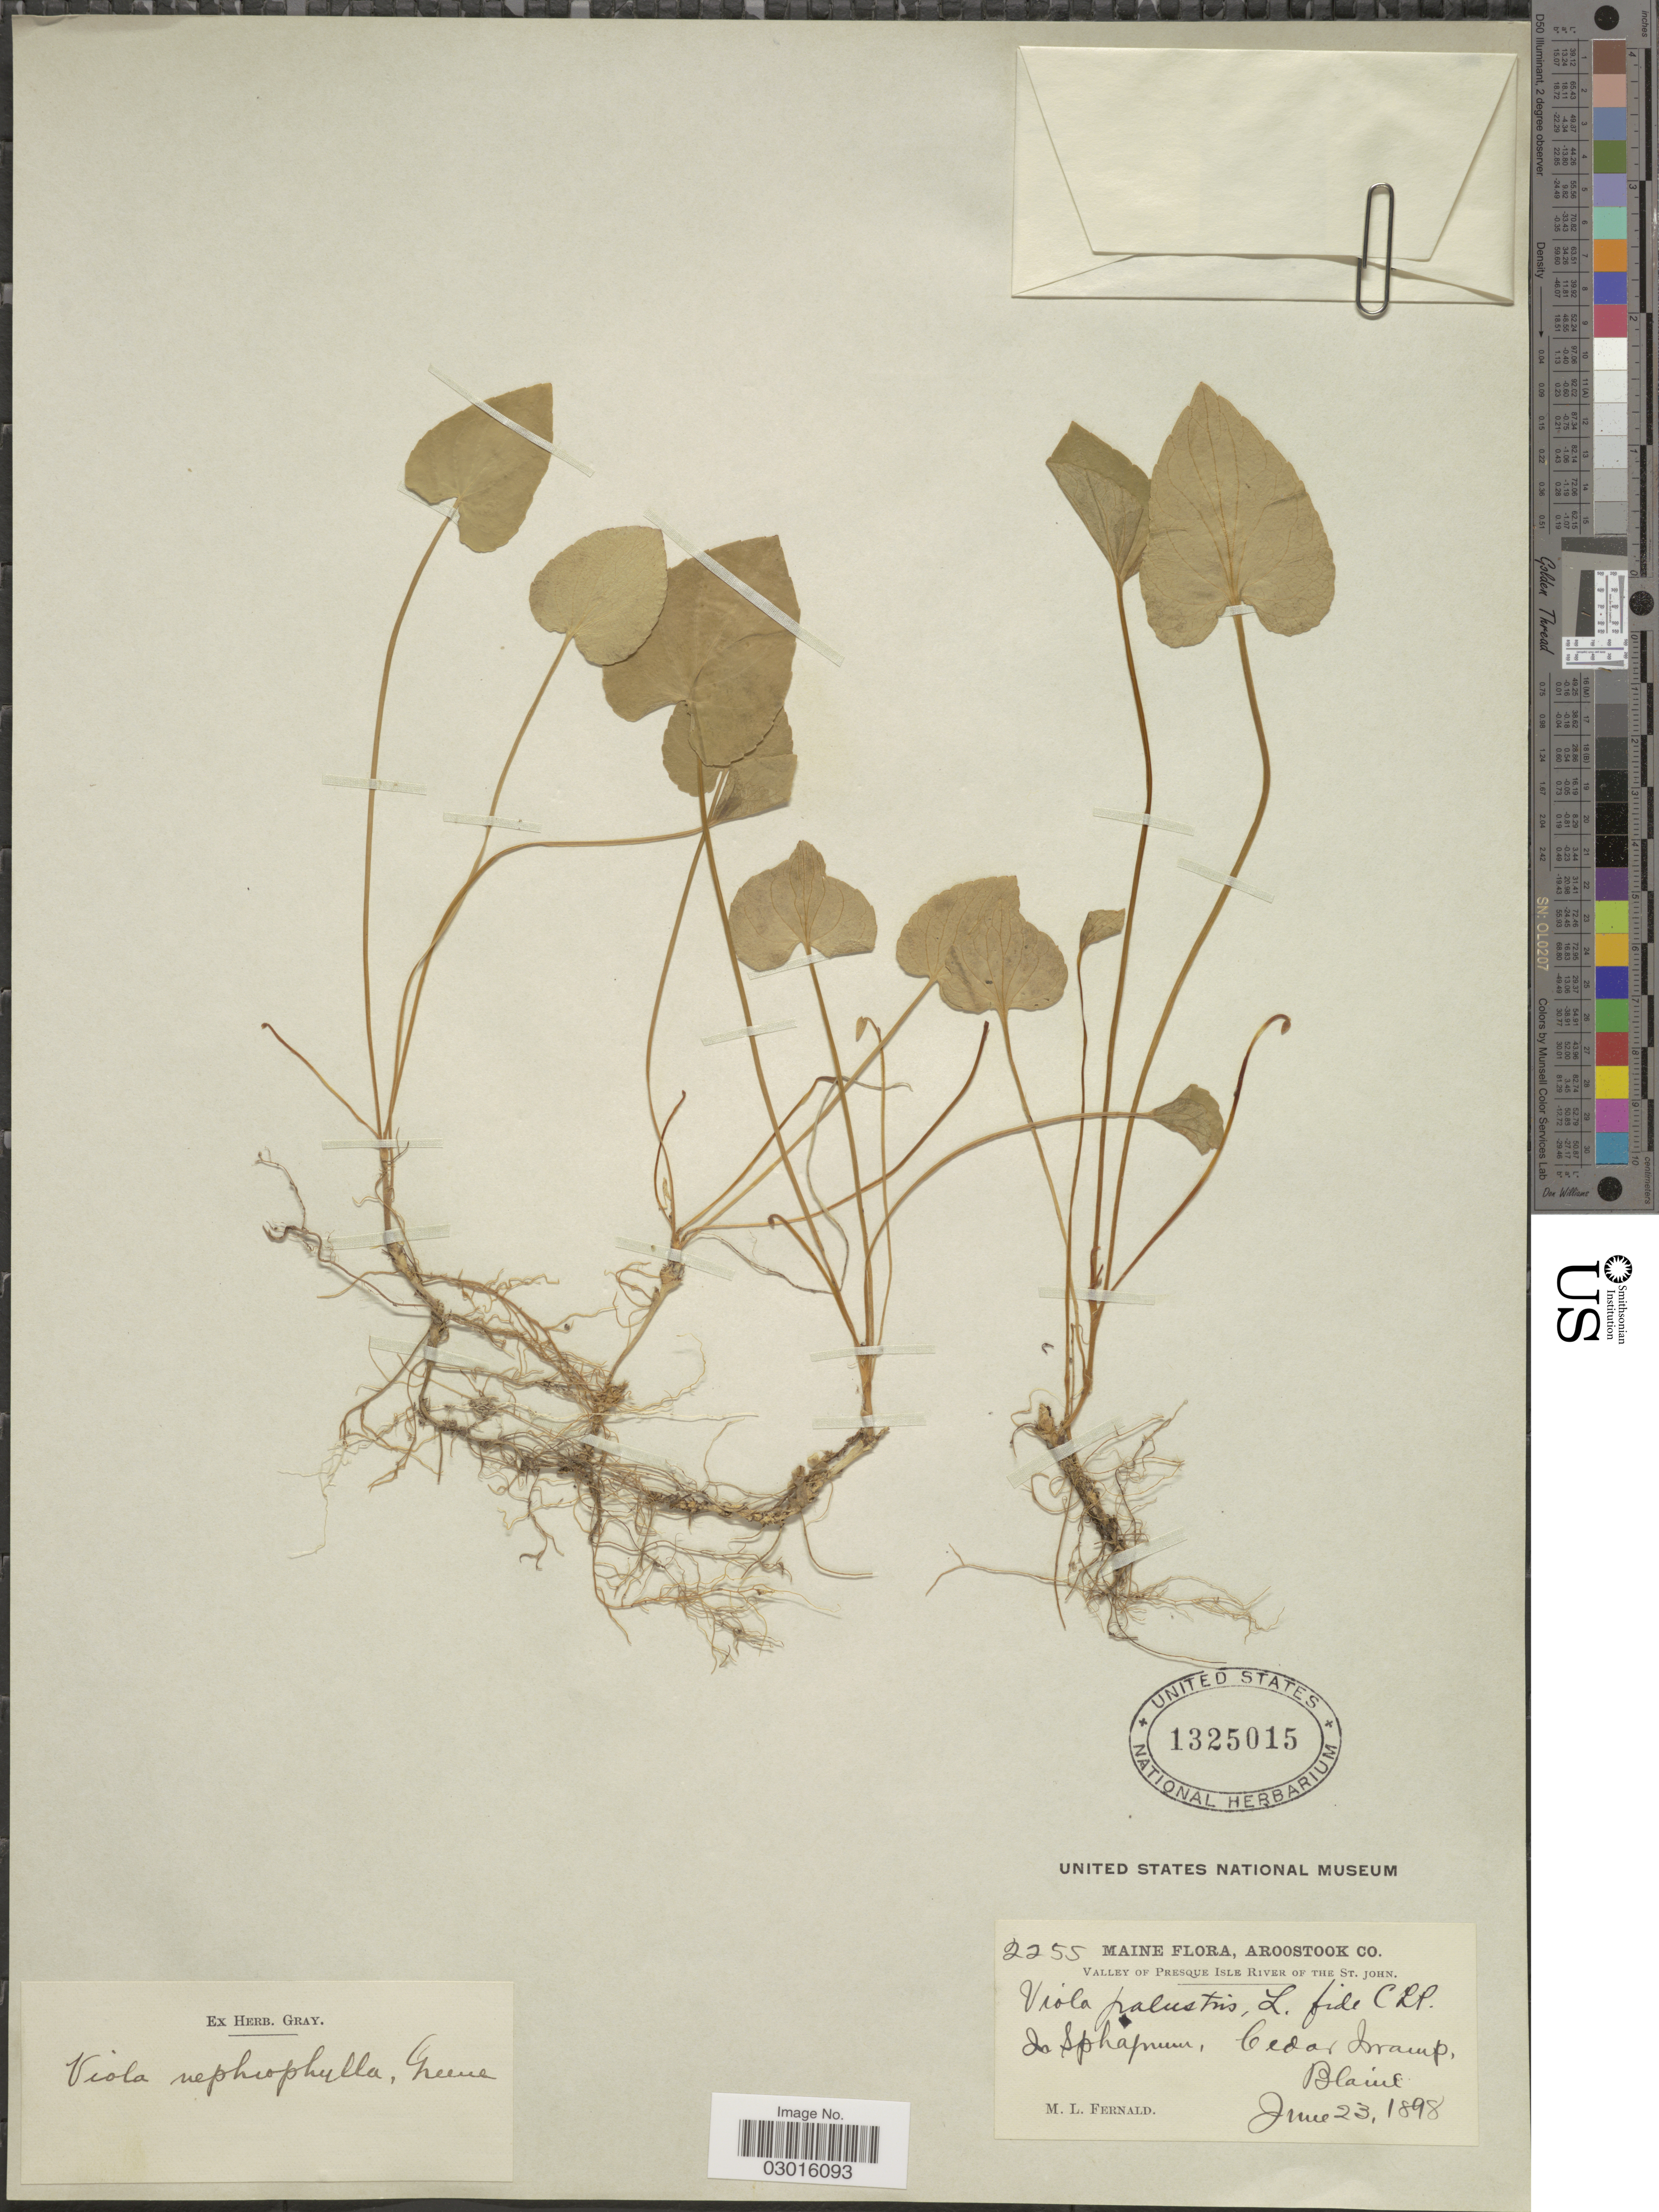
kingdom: Plantae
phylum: Tracheophyta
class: Magnoliopsida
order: Malpighiales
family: Violaceae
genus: Viola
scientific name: Viola nephrophylla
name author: Greene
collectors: M. L. Fernald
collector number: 2255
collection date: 1898-06-23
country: United States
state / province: Maine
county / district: Aroostook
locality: Valley of Presque Isle River of the St. John. Cedar Swamp.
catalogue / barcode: US 1325015